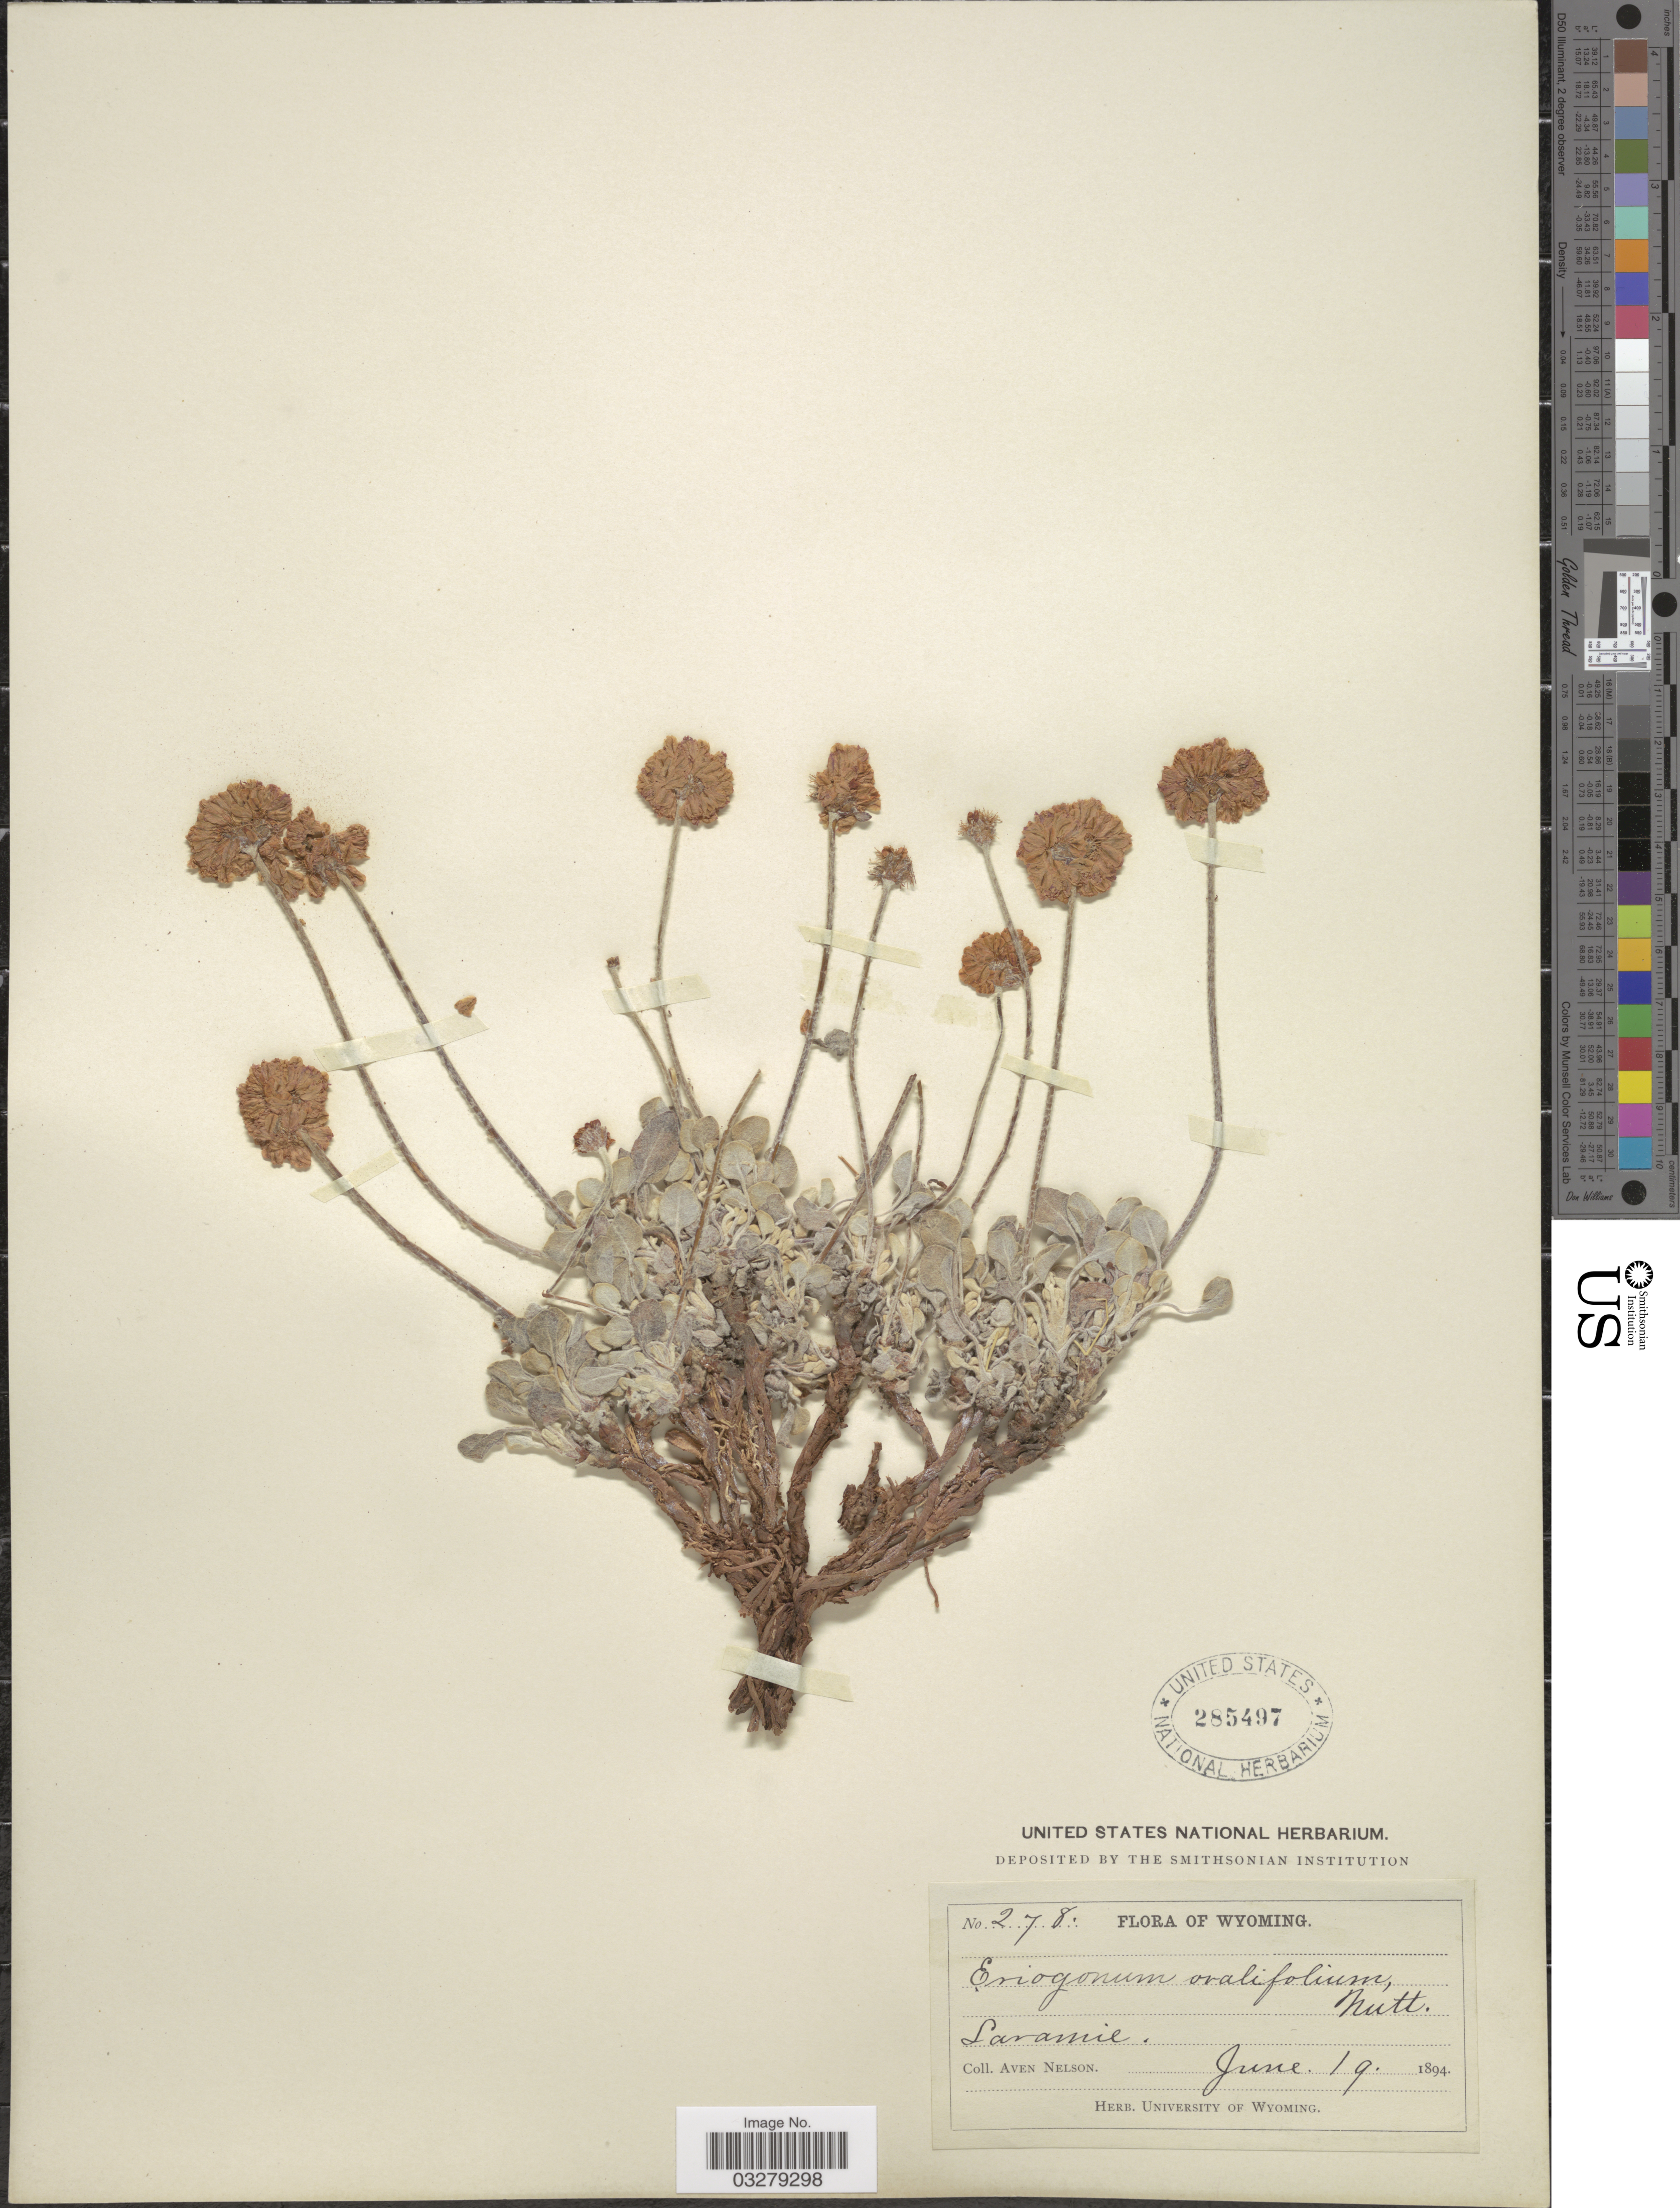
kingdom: Plantae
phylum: Tracheophyta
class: Magnoliopsida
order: Caryophyllales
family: Polygonaceae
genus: Eriogonum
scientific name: Eriogonum ovalifolium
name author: Nutt.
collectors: A. Nelson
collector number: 278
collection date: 1894-06-19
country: United States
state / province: Wyoming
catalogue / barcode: US 285497